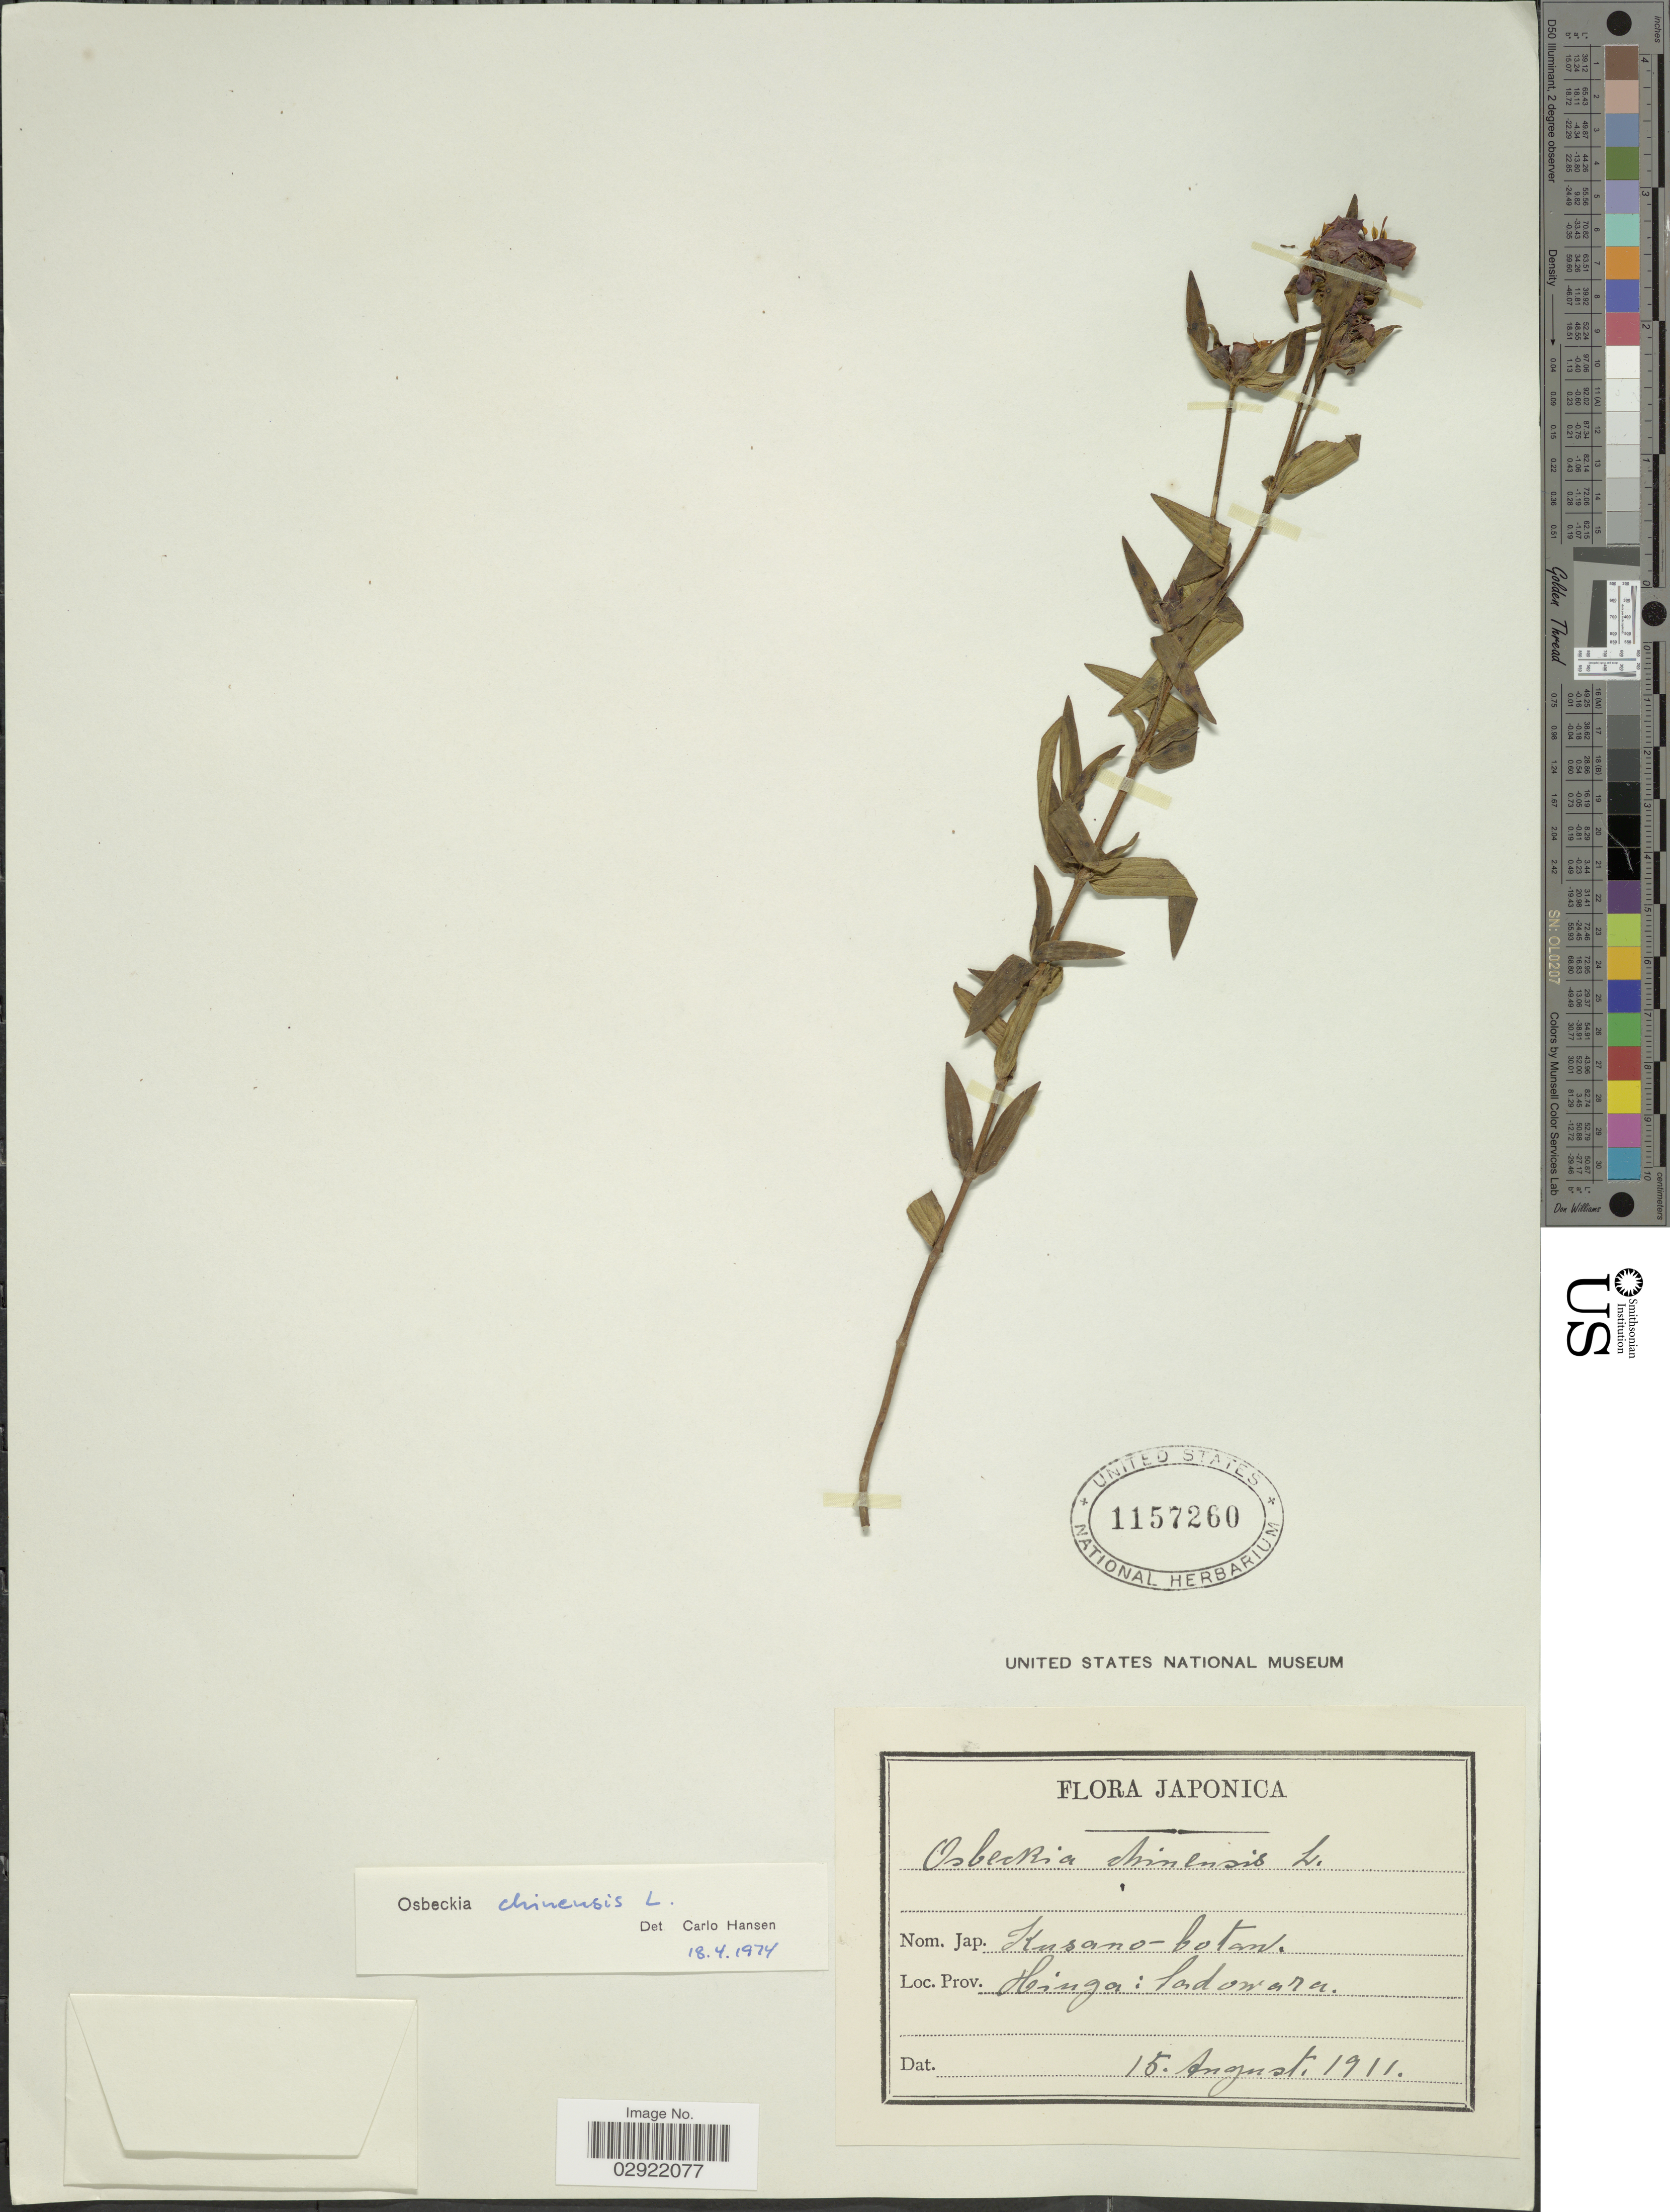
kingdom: Plantae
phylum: Tracheophyta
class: Magnoliopsida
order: Myrtales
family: Melastomataceae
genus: Osbeckia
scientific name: Osbeckia chinensis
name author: L.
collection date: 1911-08-15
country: Japan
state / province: Miyazaki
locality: Hinga: Sadowara. Japonica.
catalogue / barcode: US 1157260